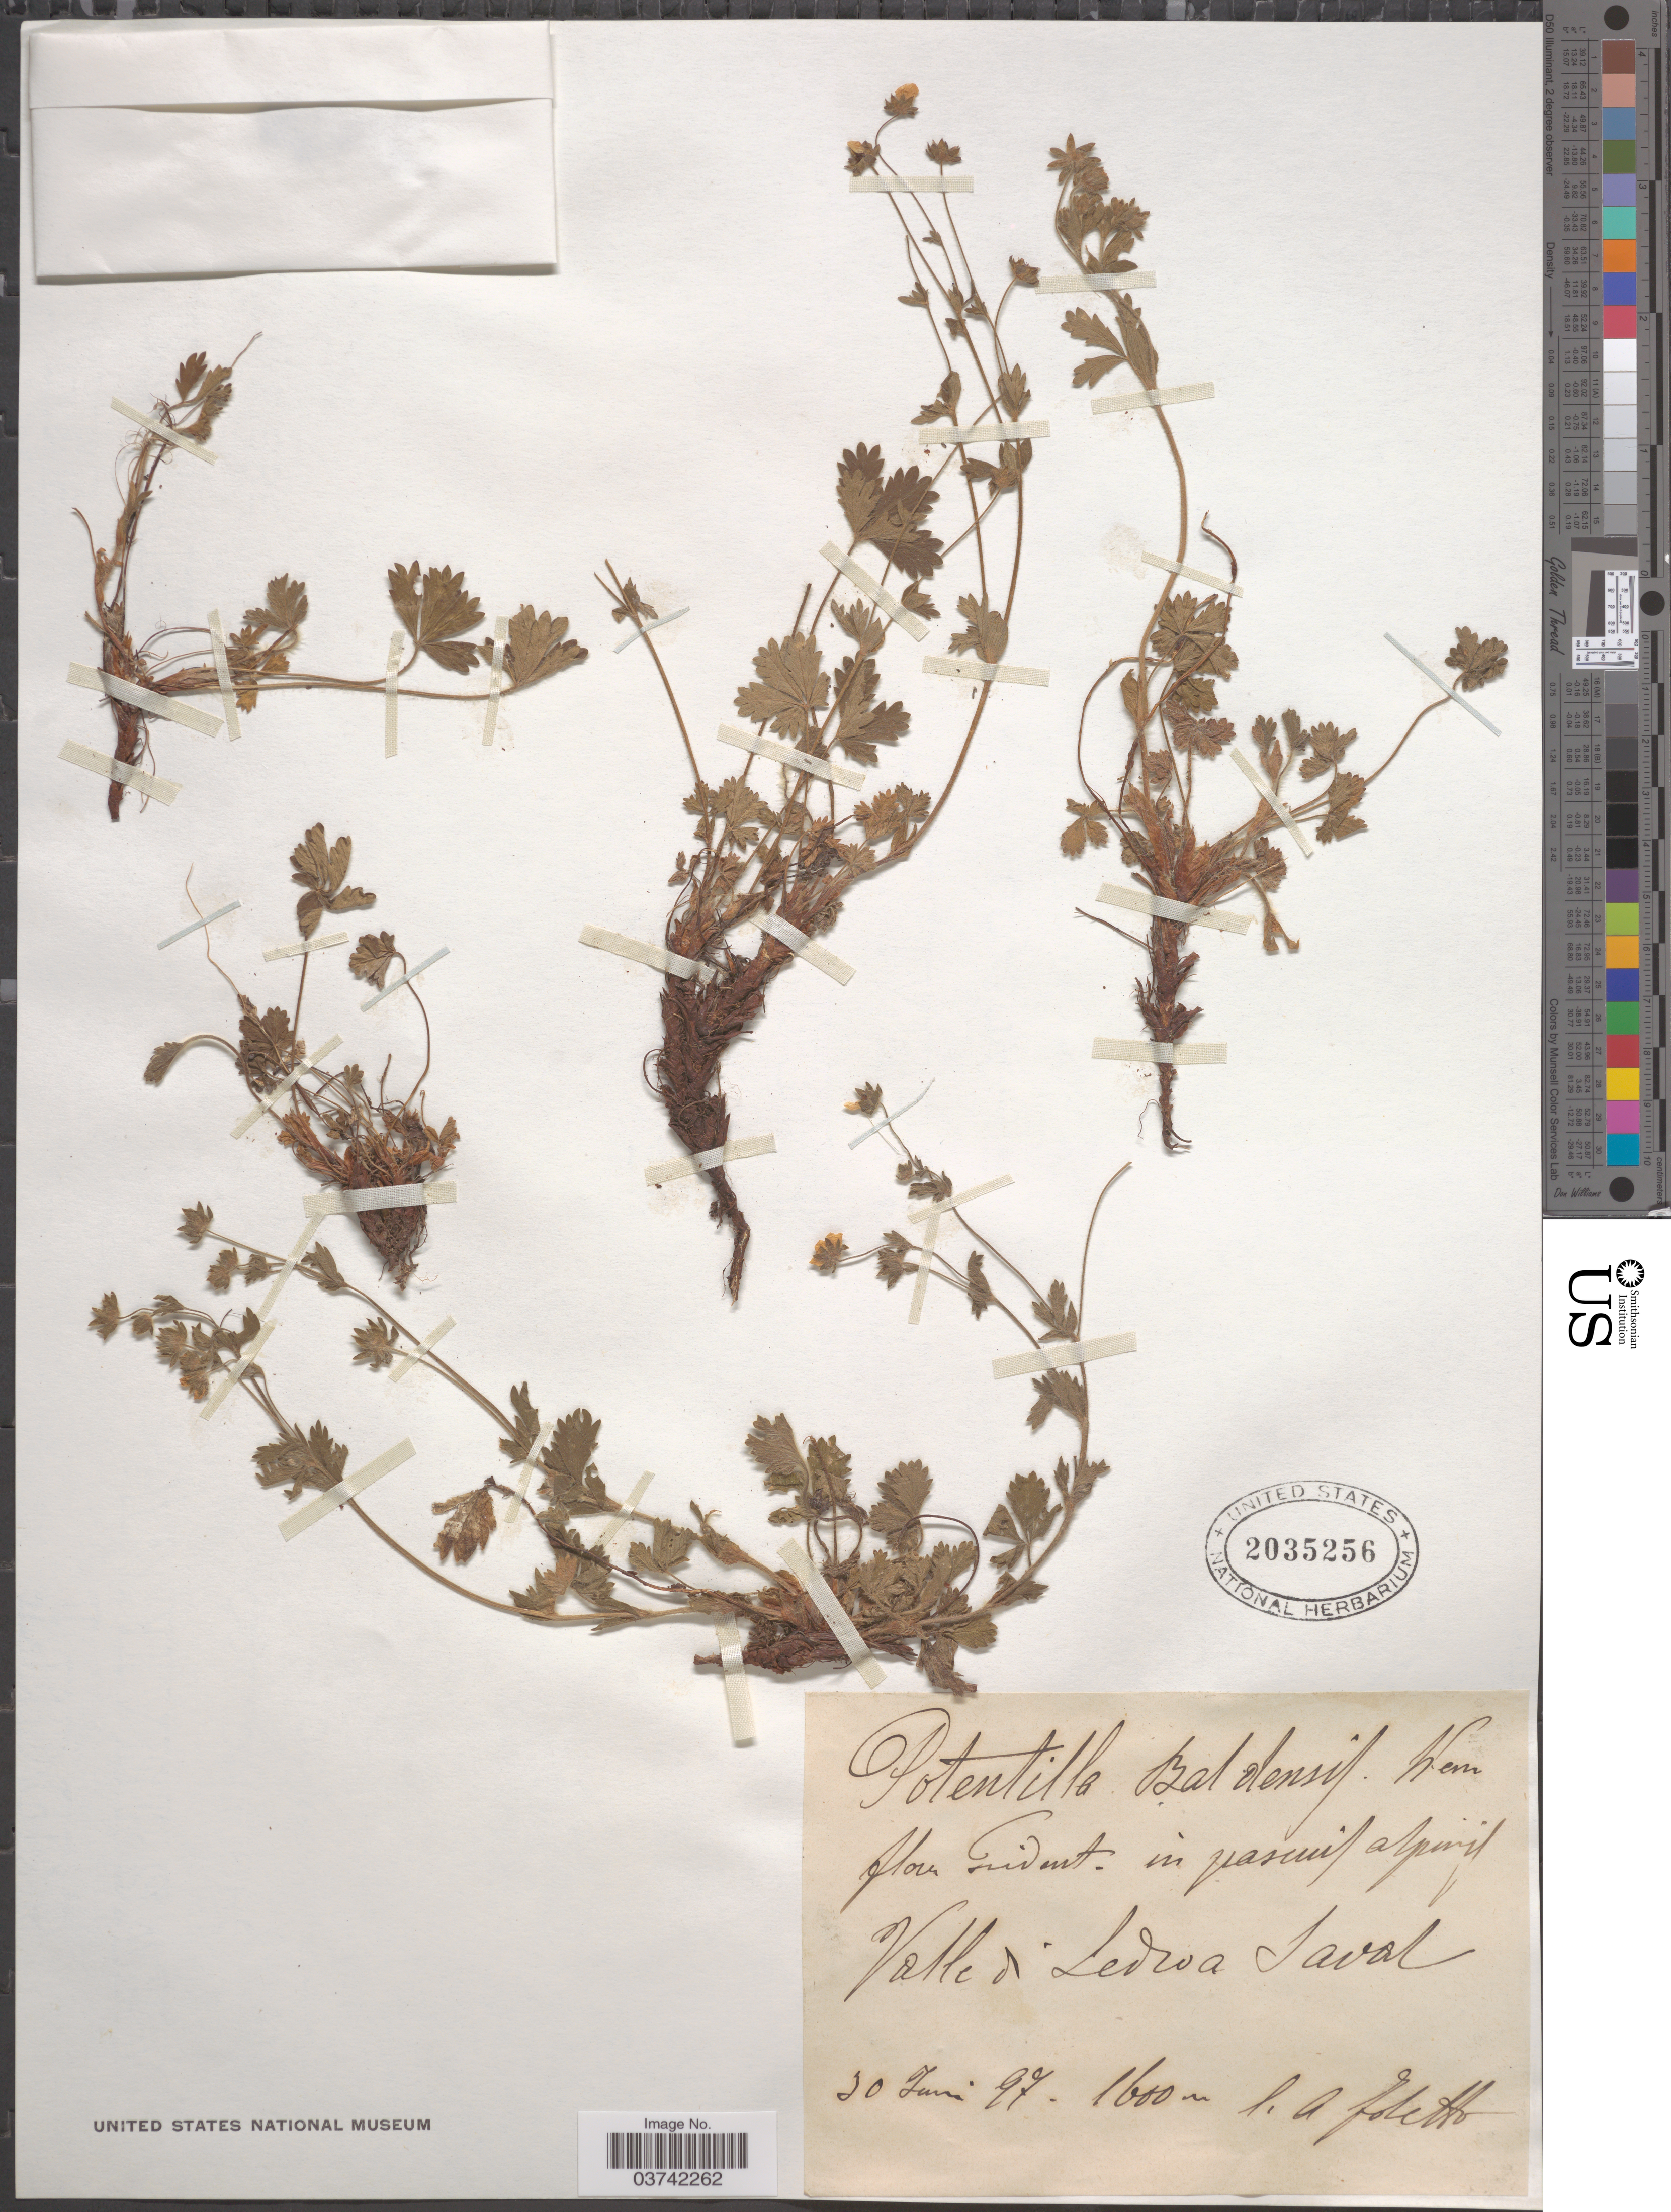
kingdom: Plantae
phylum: Tracheophyta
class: Magnoliopsida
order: Rosales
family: Rosaceae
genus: Potentilla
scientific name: Potentilla baldensis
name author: A. Kern.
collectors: A. Foletto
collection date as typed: Transcribed d/m/y: 30/6/97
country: Italy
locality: Valle di Ledro a Saval.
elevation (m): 1600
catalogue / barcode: US 2035256